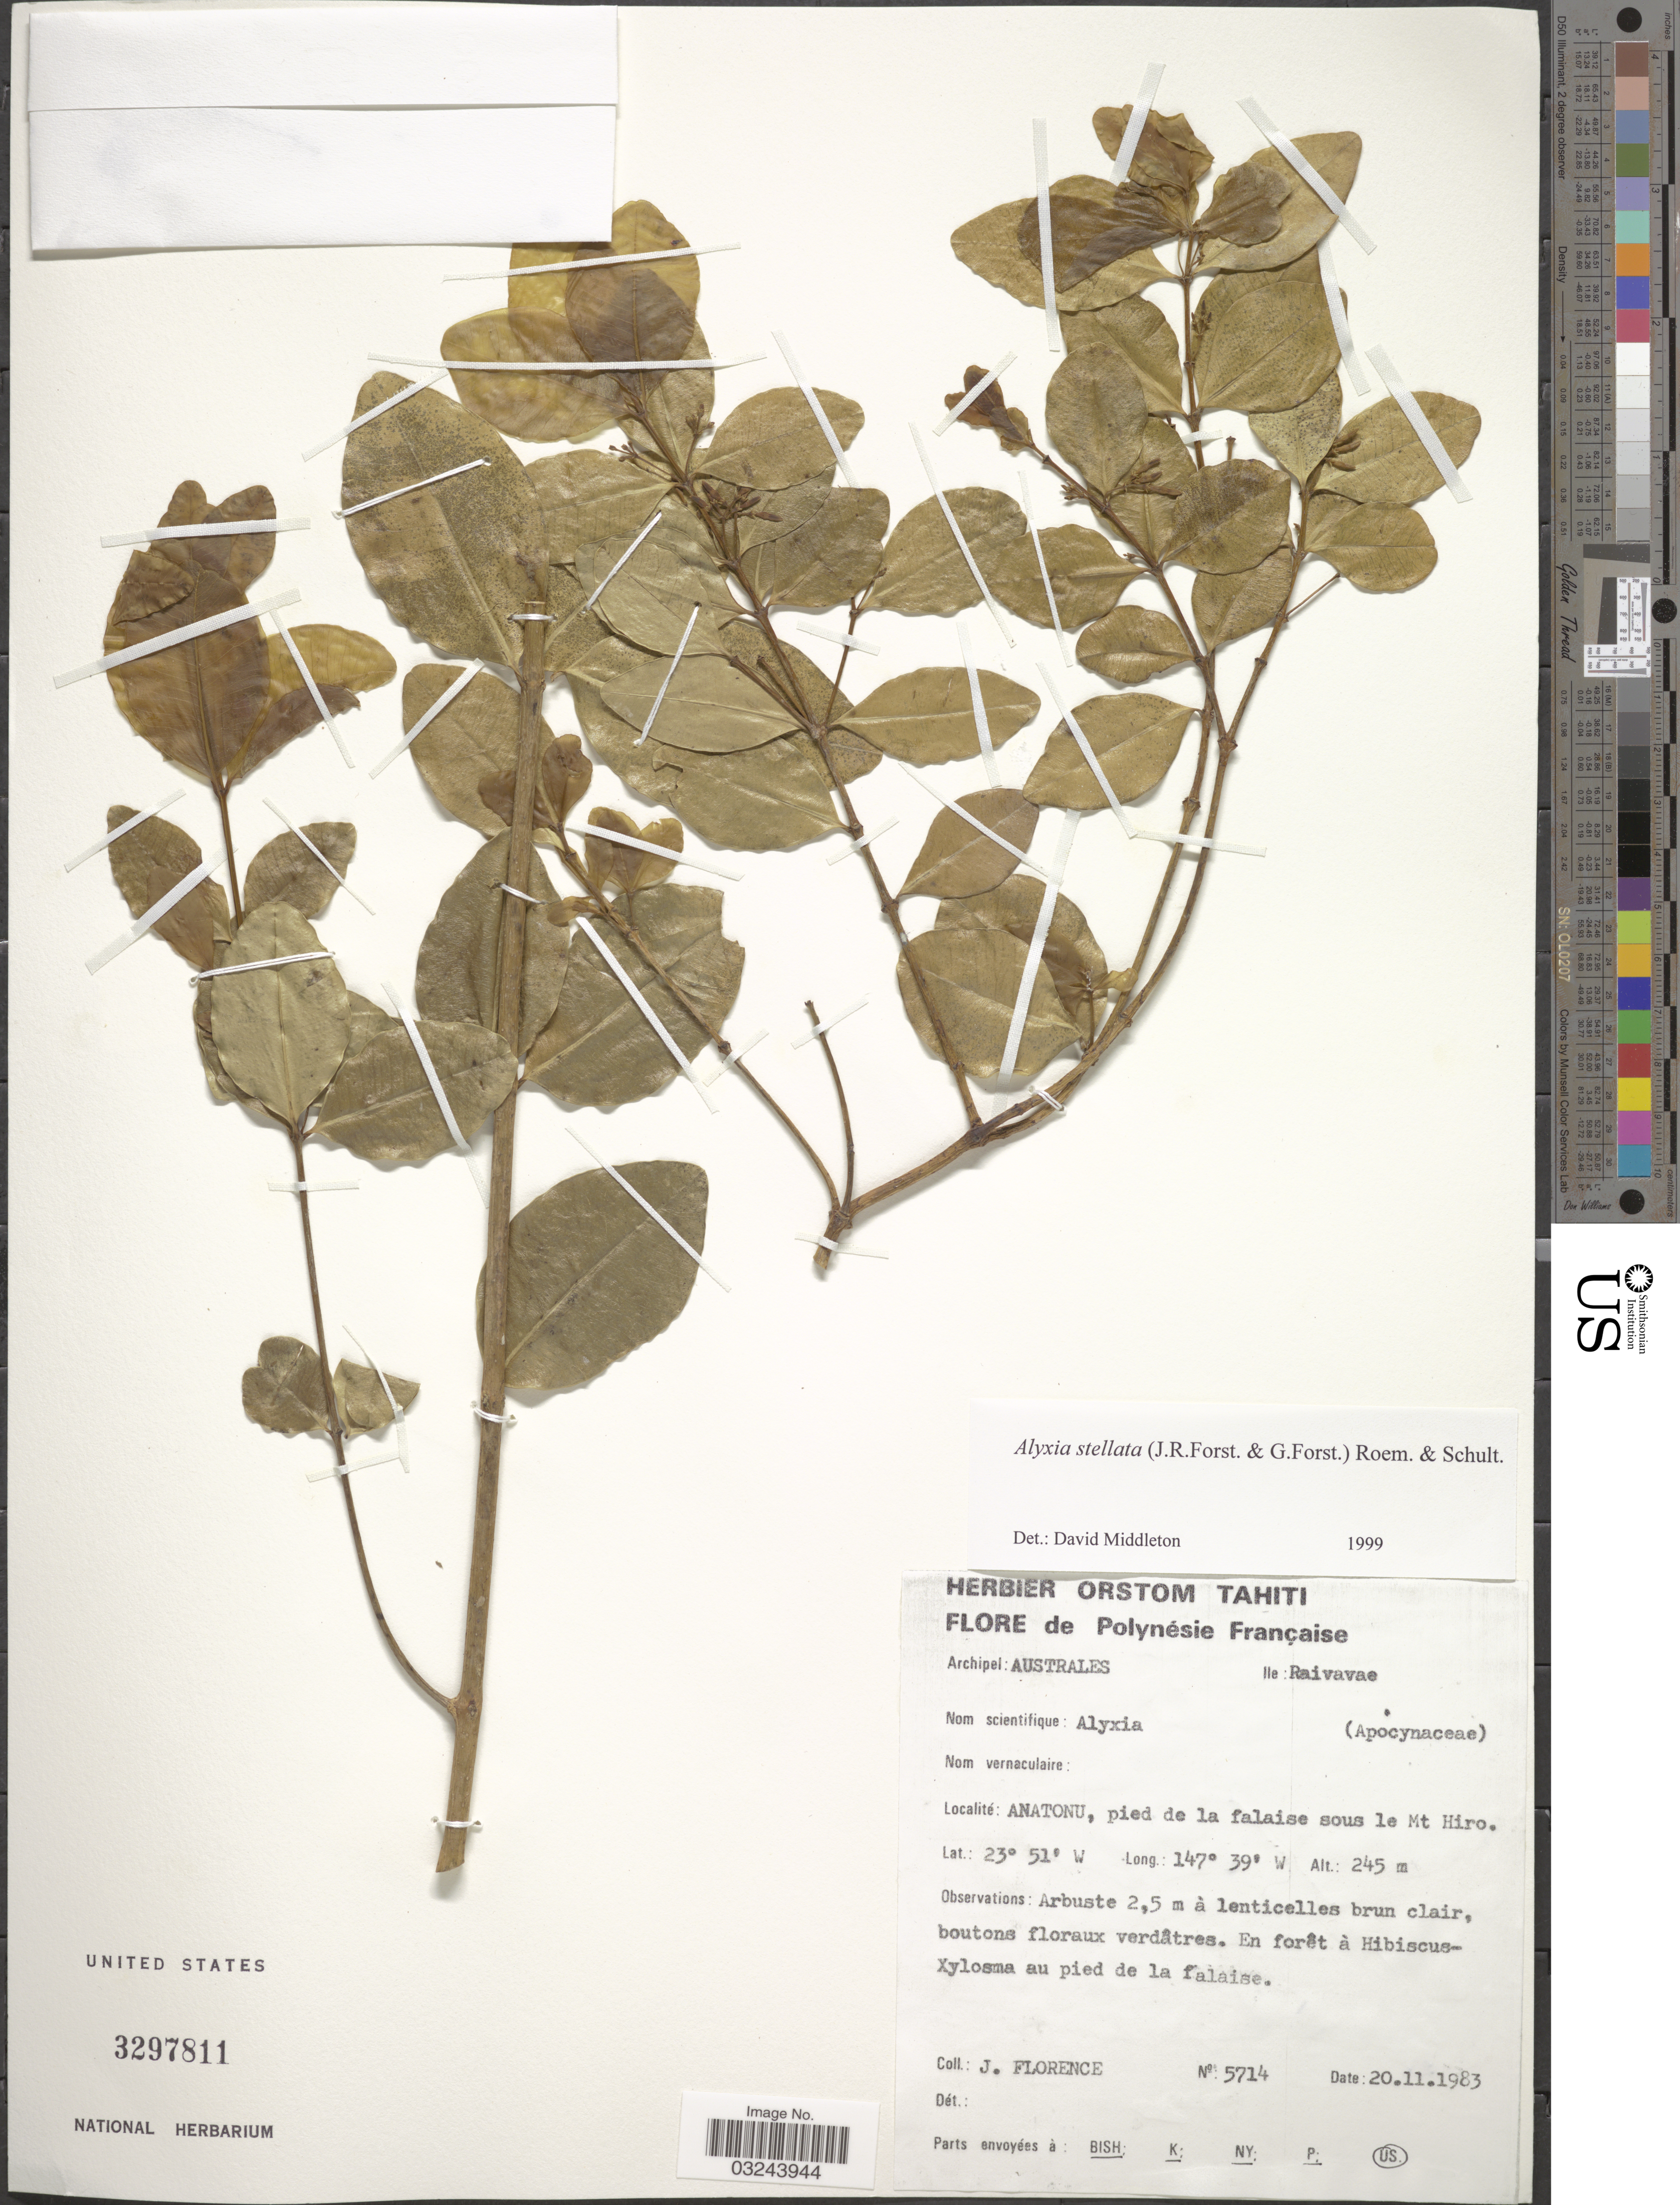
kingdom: Plantae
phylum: Tracheophyta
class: Magnoliopsida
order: Gentianales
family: Apocynaceae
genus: Alyxia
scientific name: Alyxia stellata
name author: (J.R. Forst. & G. Forst.) Roem. & Schult.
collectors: J. Florence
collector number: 5714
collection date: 1983-11-20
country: French Polynesia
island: Raivavae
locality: Polynésie Française. Archipel: Australes. Ile: Raivavae. Anatonu, pied de la falaise sous le Mt Hiro.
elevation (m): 245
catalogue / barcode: US 3297811